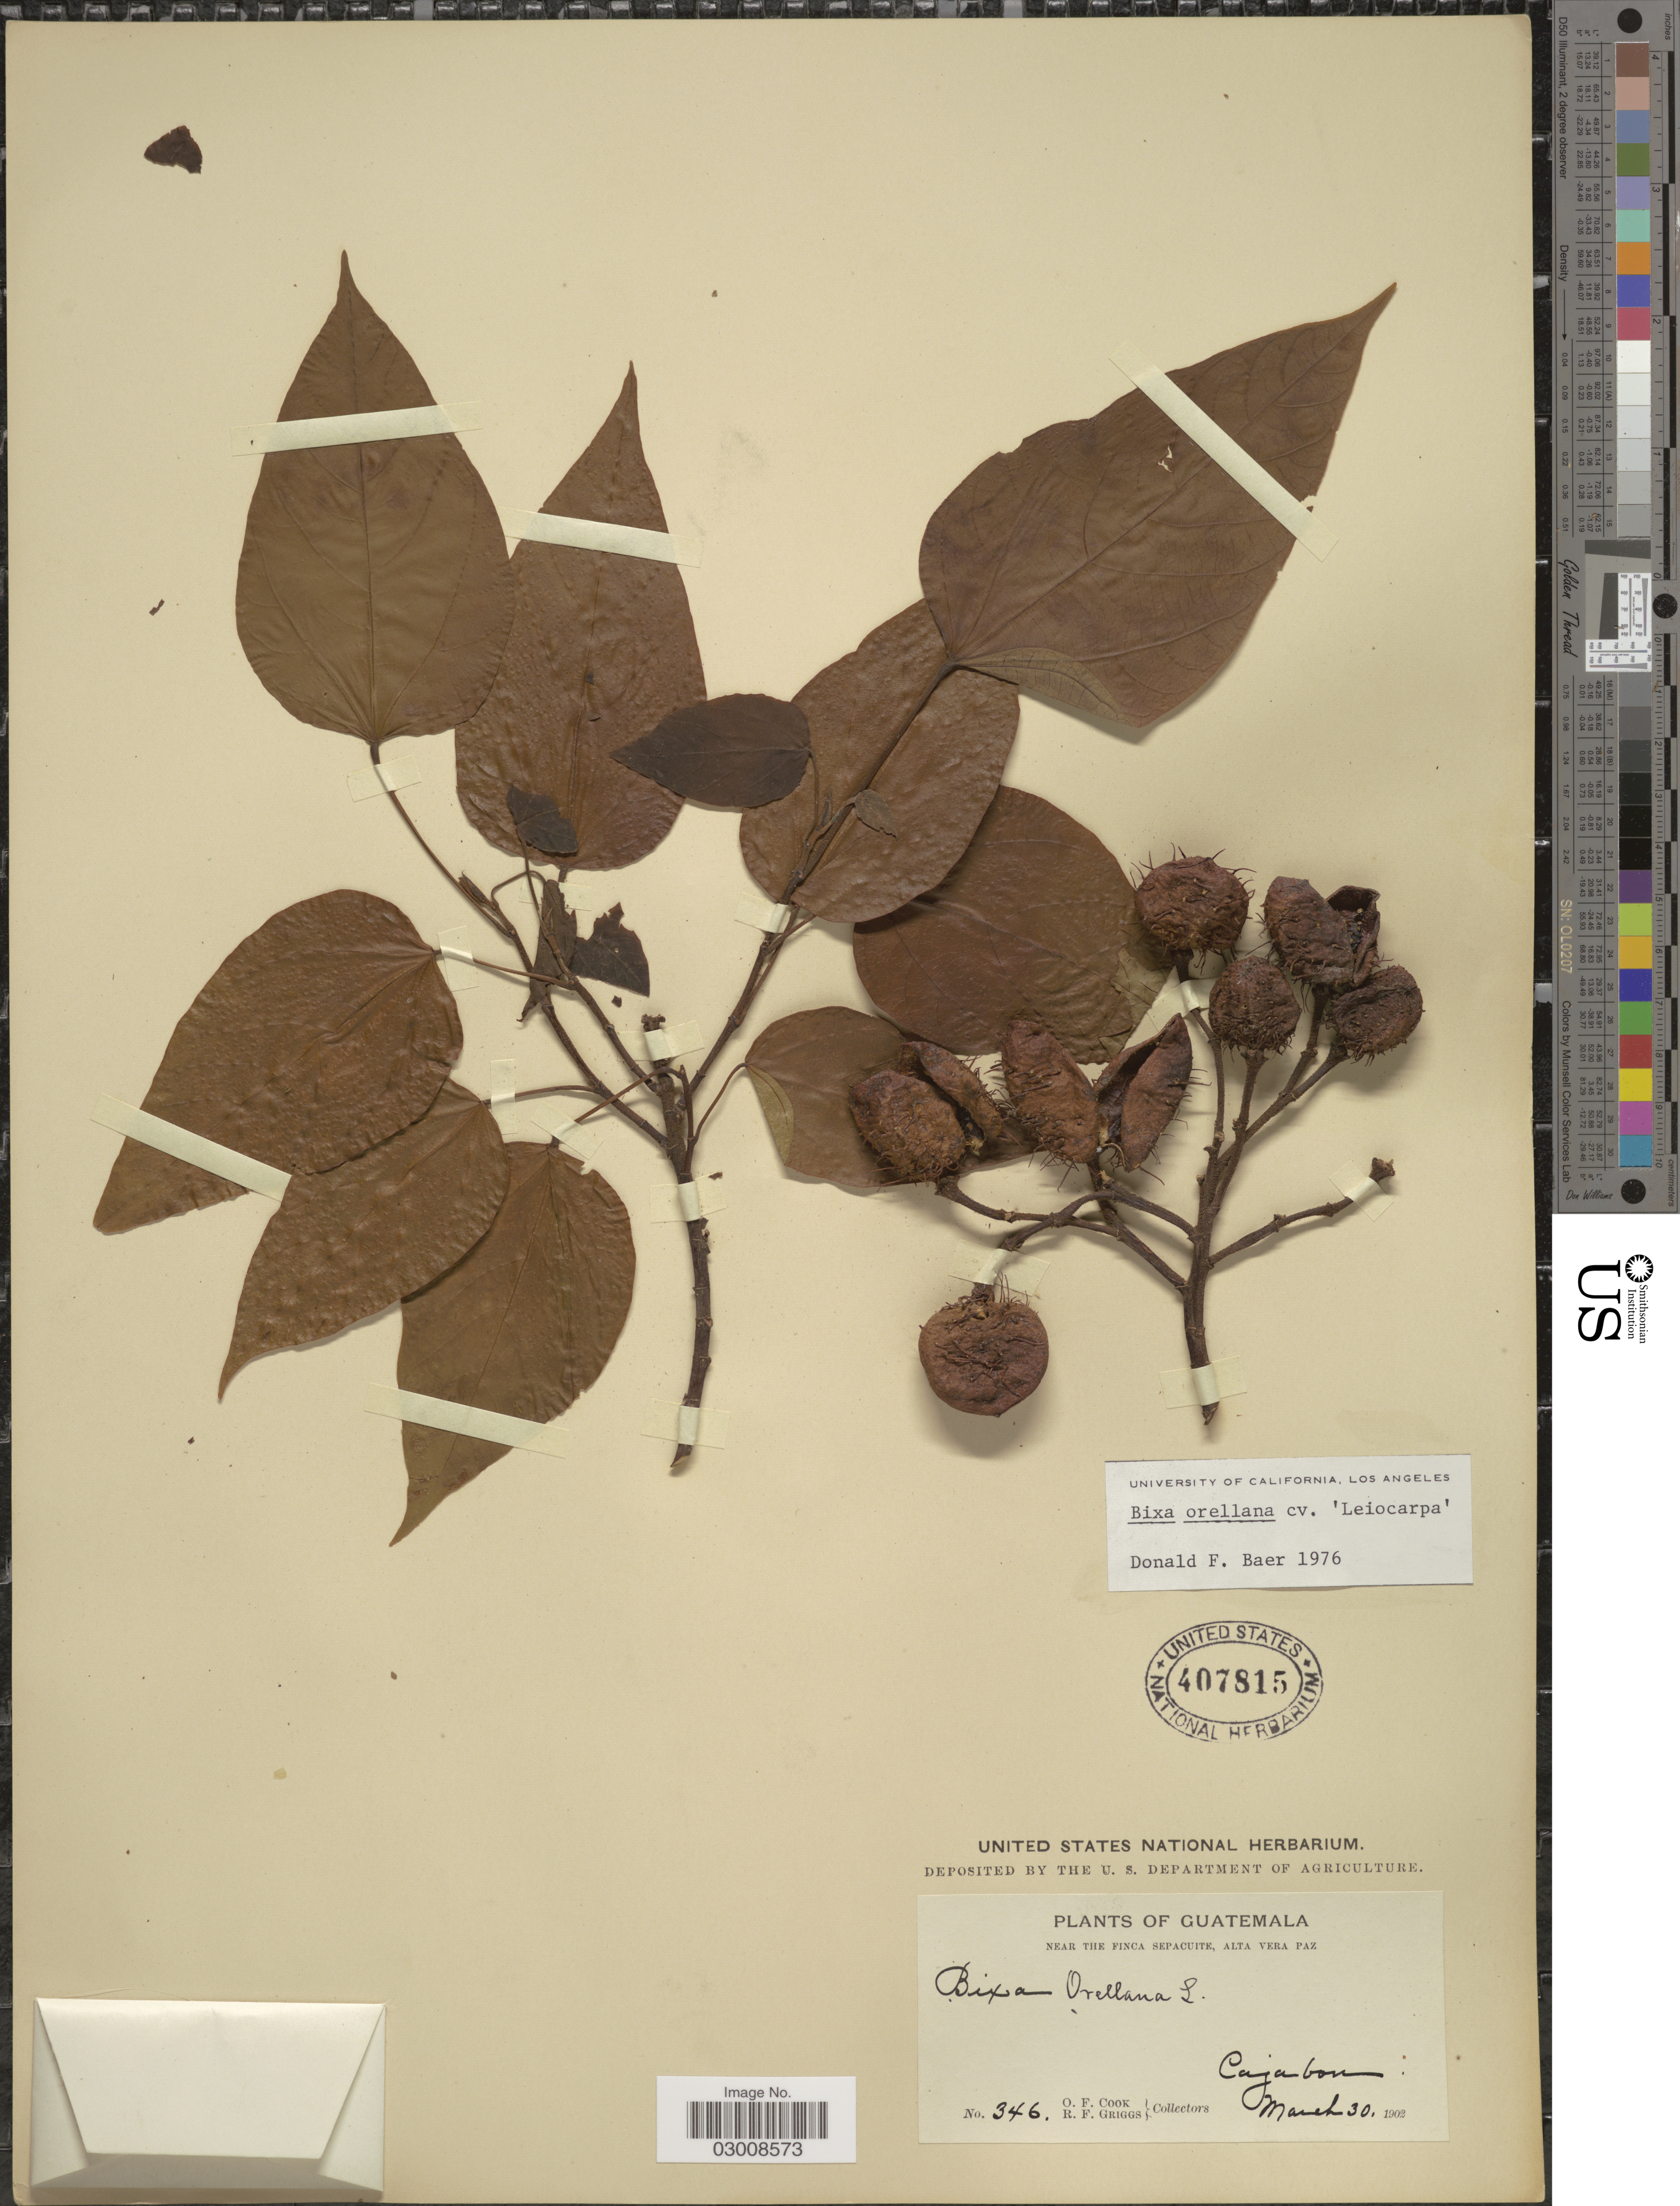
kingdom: Plantae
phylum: Tracheophyta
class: Magnoliopsida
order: Malvales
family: Bixaceae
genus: Bixa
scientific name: Bixa orellana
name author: L.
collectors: O. F. Cook & R. F. Griggs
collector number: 346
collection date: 1902-03-30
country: Guatemala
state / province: Alta Verapaz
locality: Near the Finca Sepacuite, Cajabon.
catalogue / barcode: US 407815